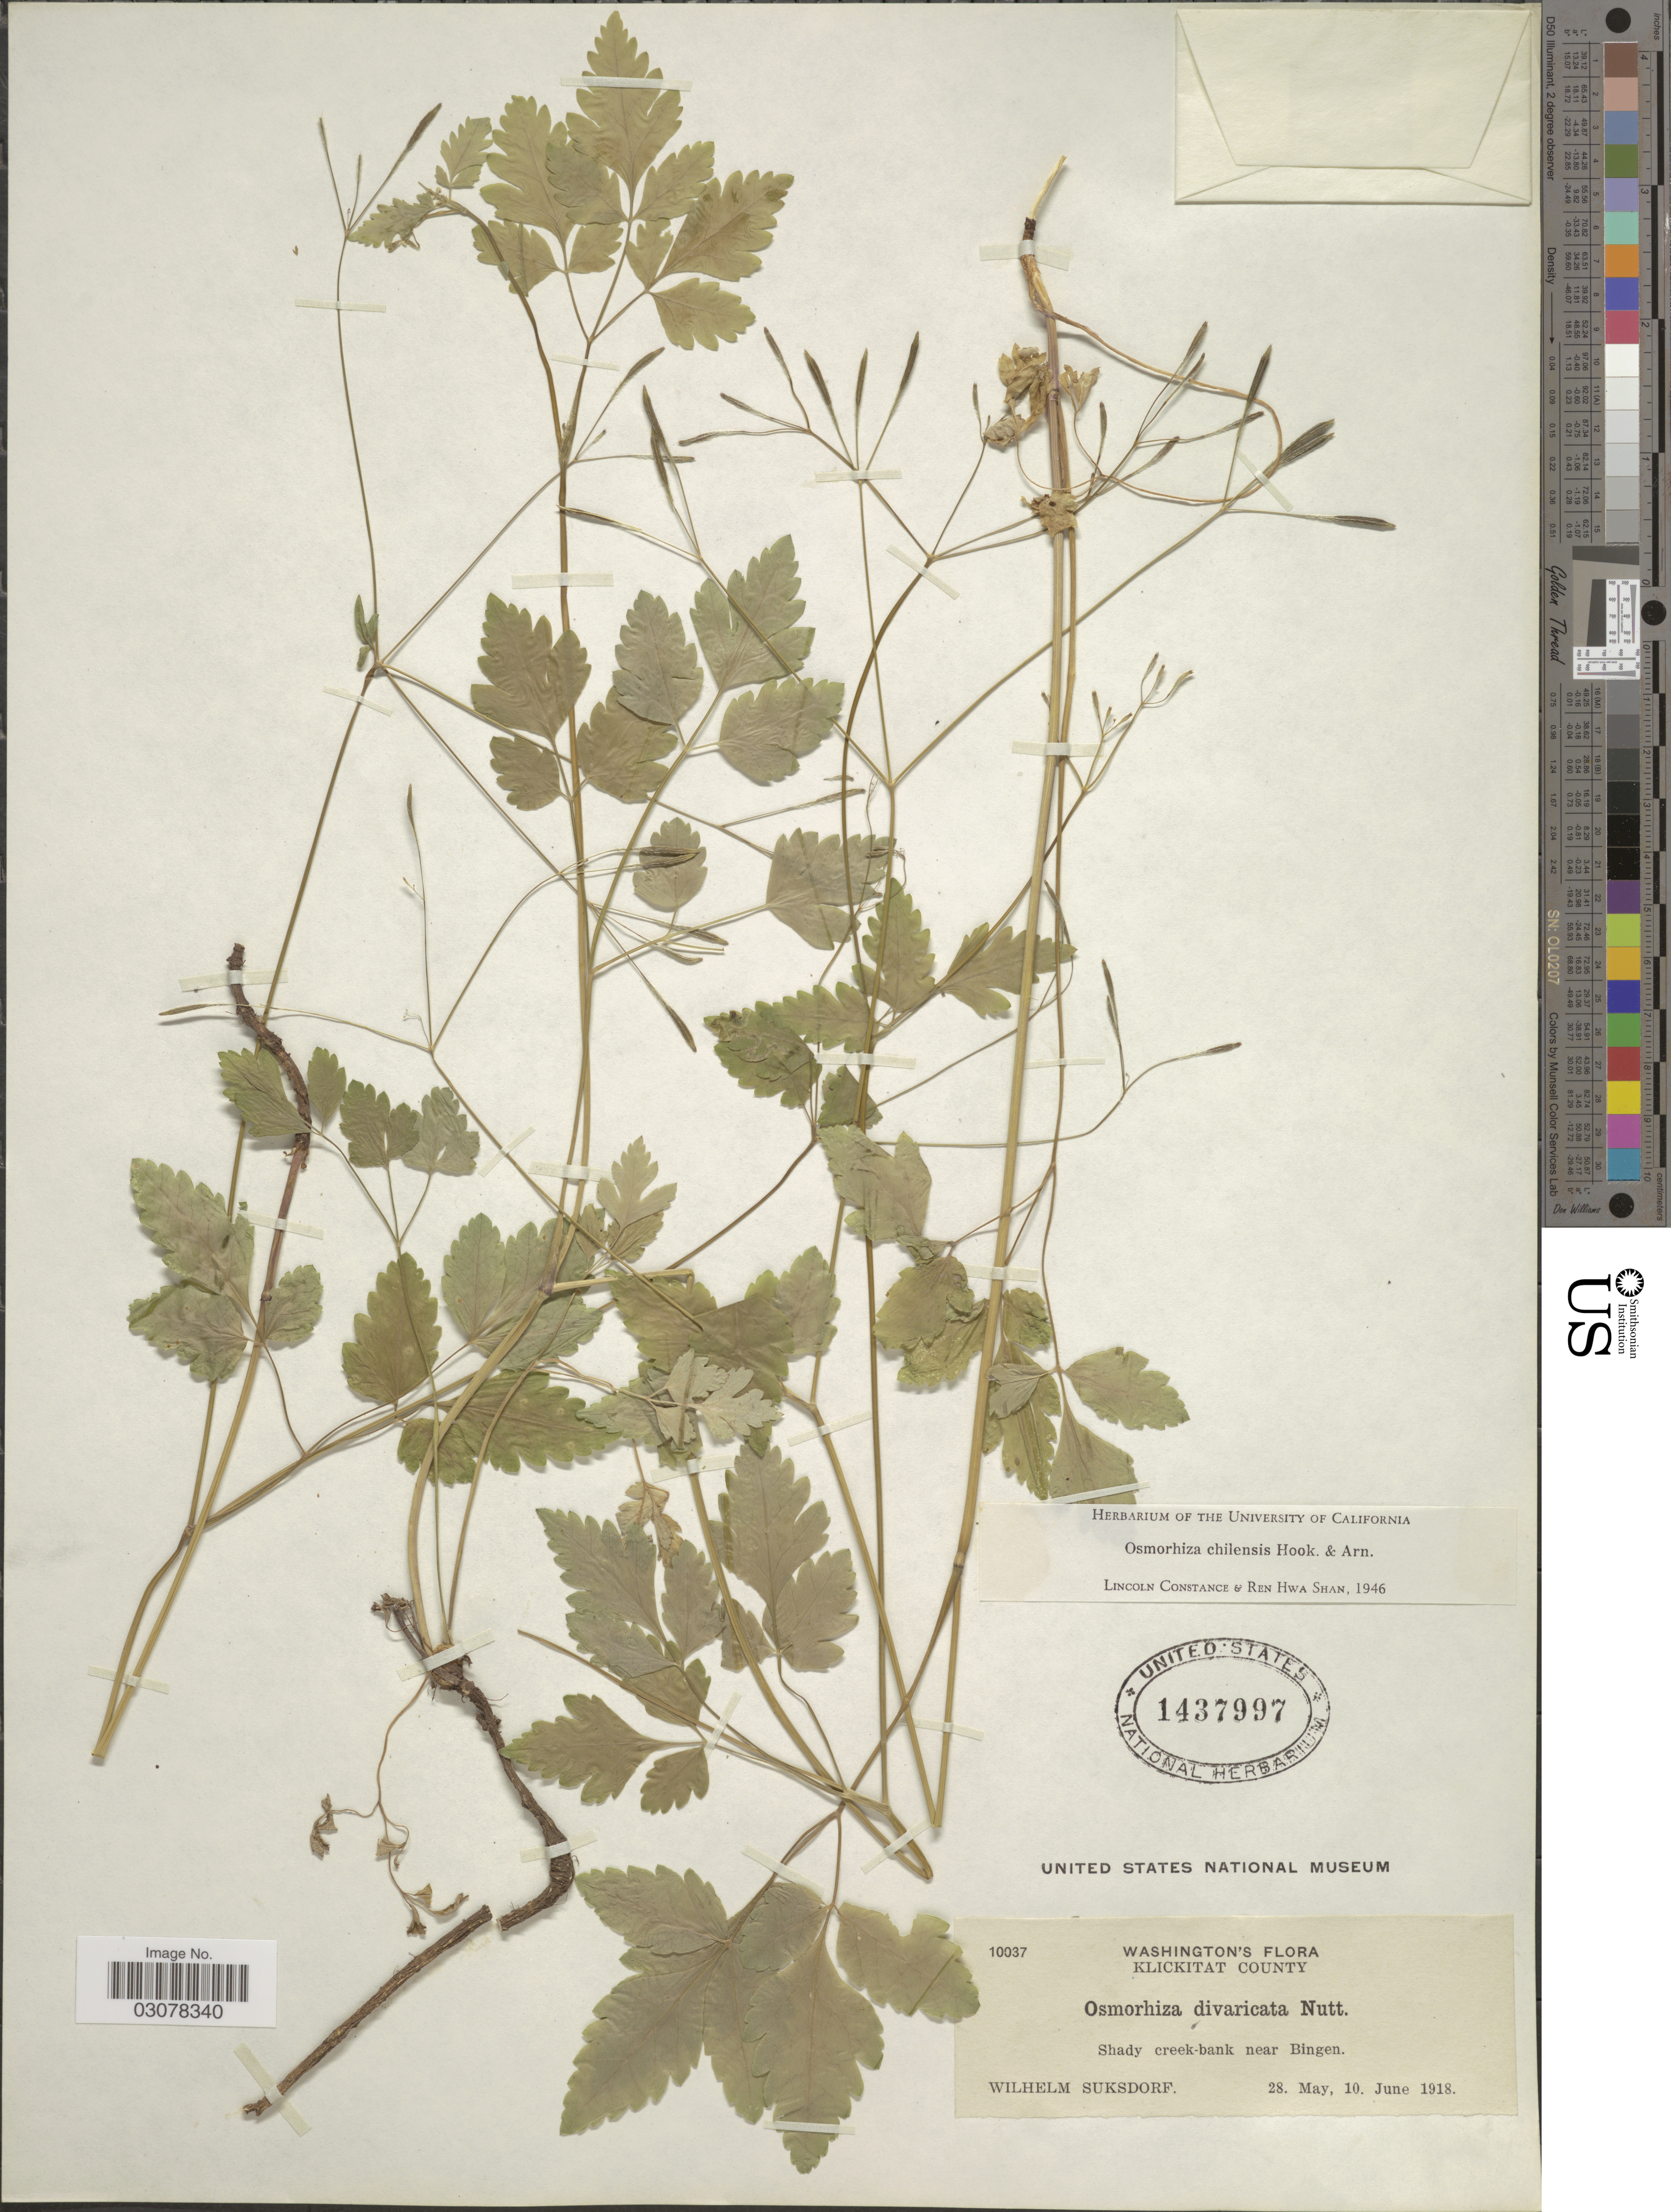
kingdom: Plantae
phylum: Tracheophyta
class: Magnoliopsida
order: Apiales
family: Apiaceae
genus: Osmorhiza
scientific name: Osmorhiza chilensis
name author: Hook. & Arn.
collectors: W. N. Suksdorf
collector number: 10037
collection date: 1918-05-28/1918-06-10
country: United States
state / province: Washington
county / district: Klickitat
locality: Klickitat County. Shady creek-bank near Bingen.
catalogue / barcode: US 1437997